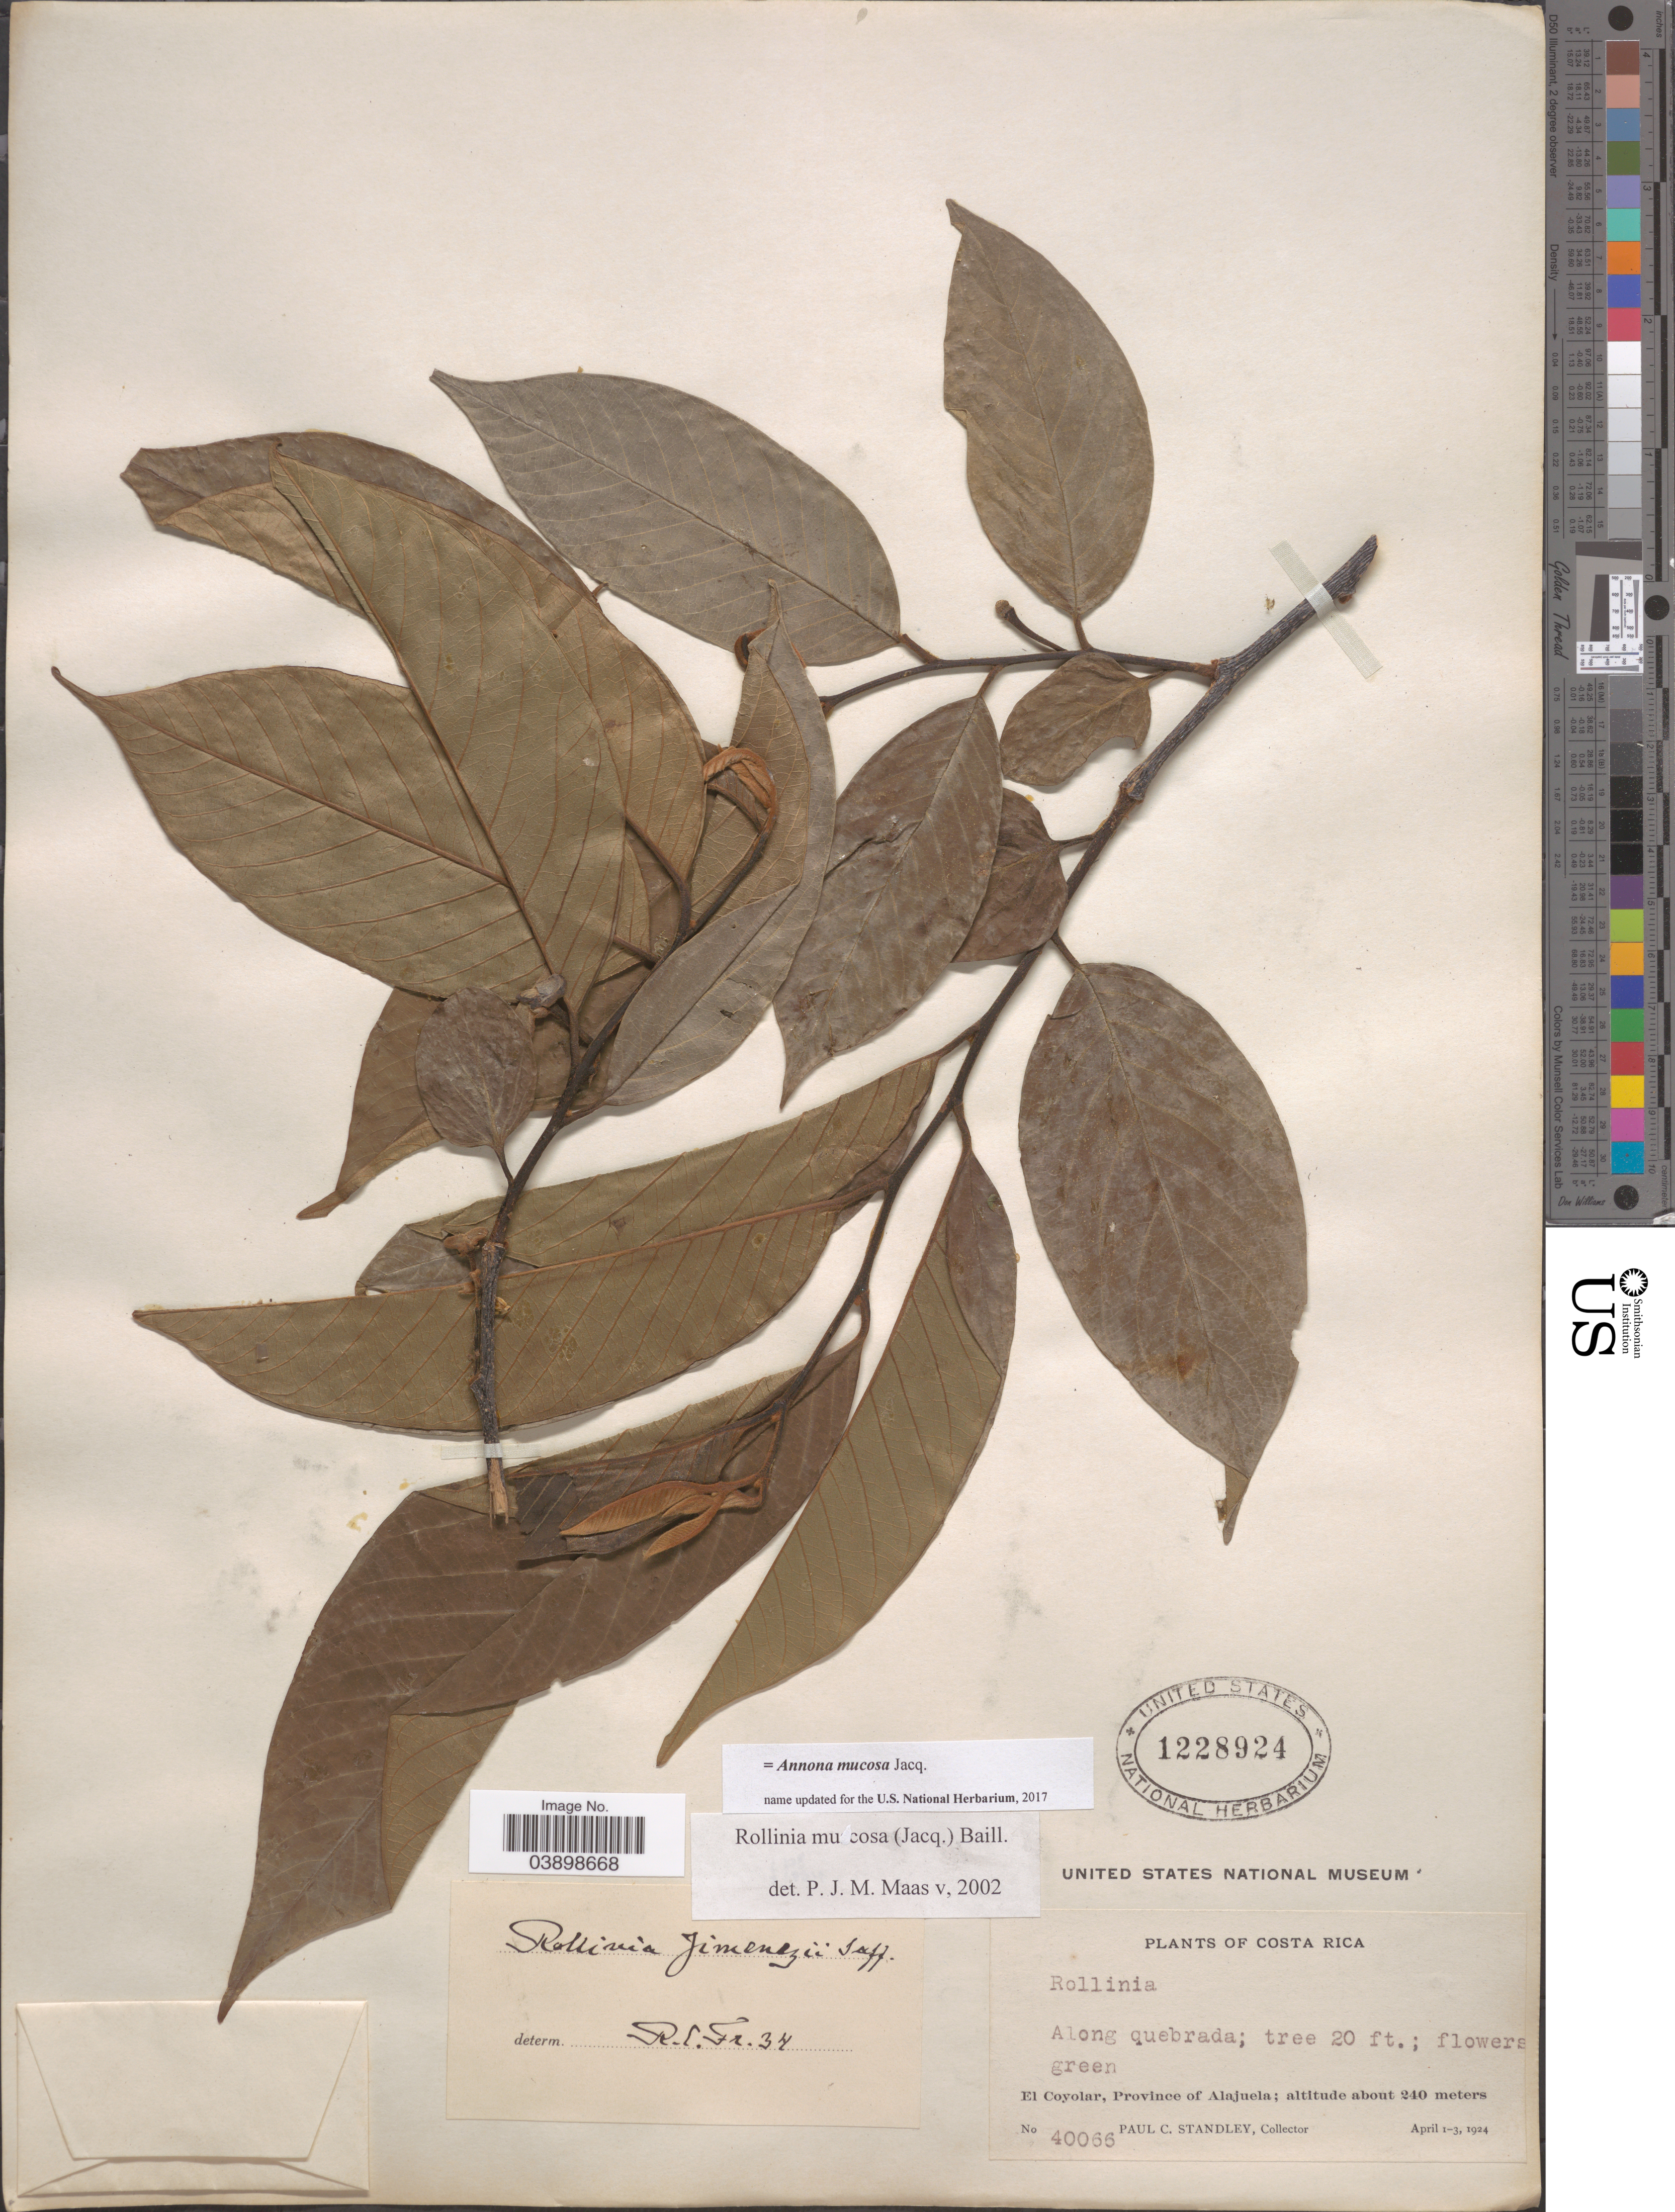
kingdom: Plantae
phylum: Tracheophyta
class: Magnoliopsida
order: Magnoliales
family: Annonaceae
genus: Annona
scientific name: Annona mucosa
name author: Jacq.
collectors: P. C. Standley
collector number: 40066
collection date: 1924-04-01/1924-04-03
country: Costa Rica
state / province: Alajuela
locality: Along quebrada. El Coyolar.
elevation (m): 240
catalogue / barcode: US 1228924